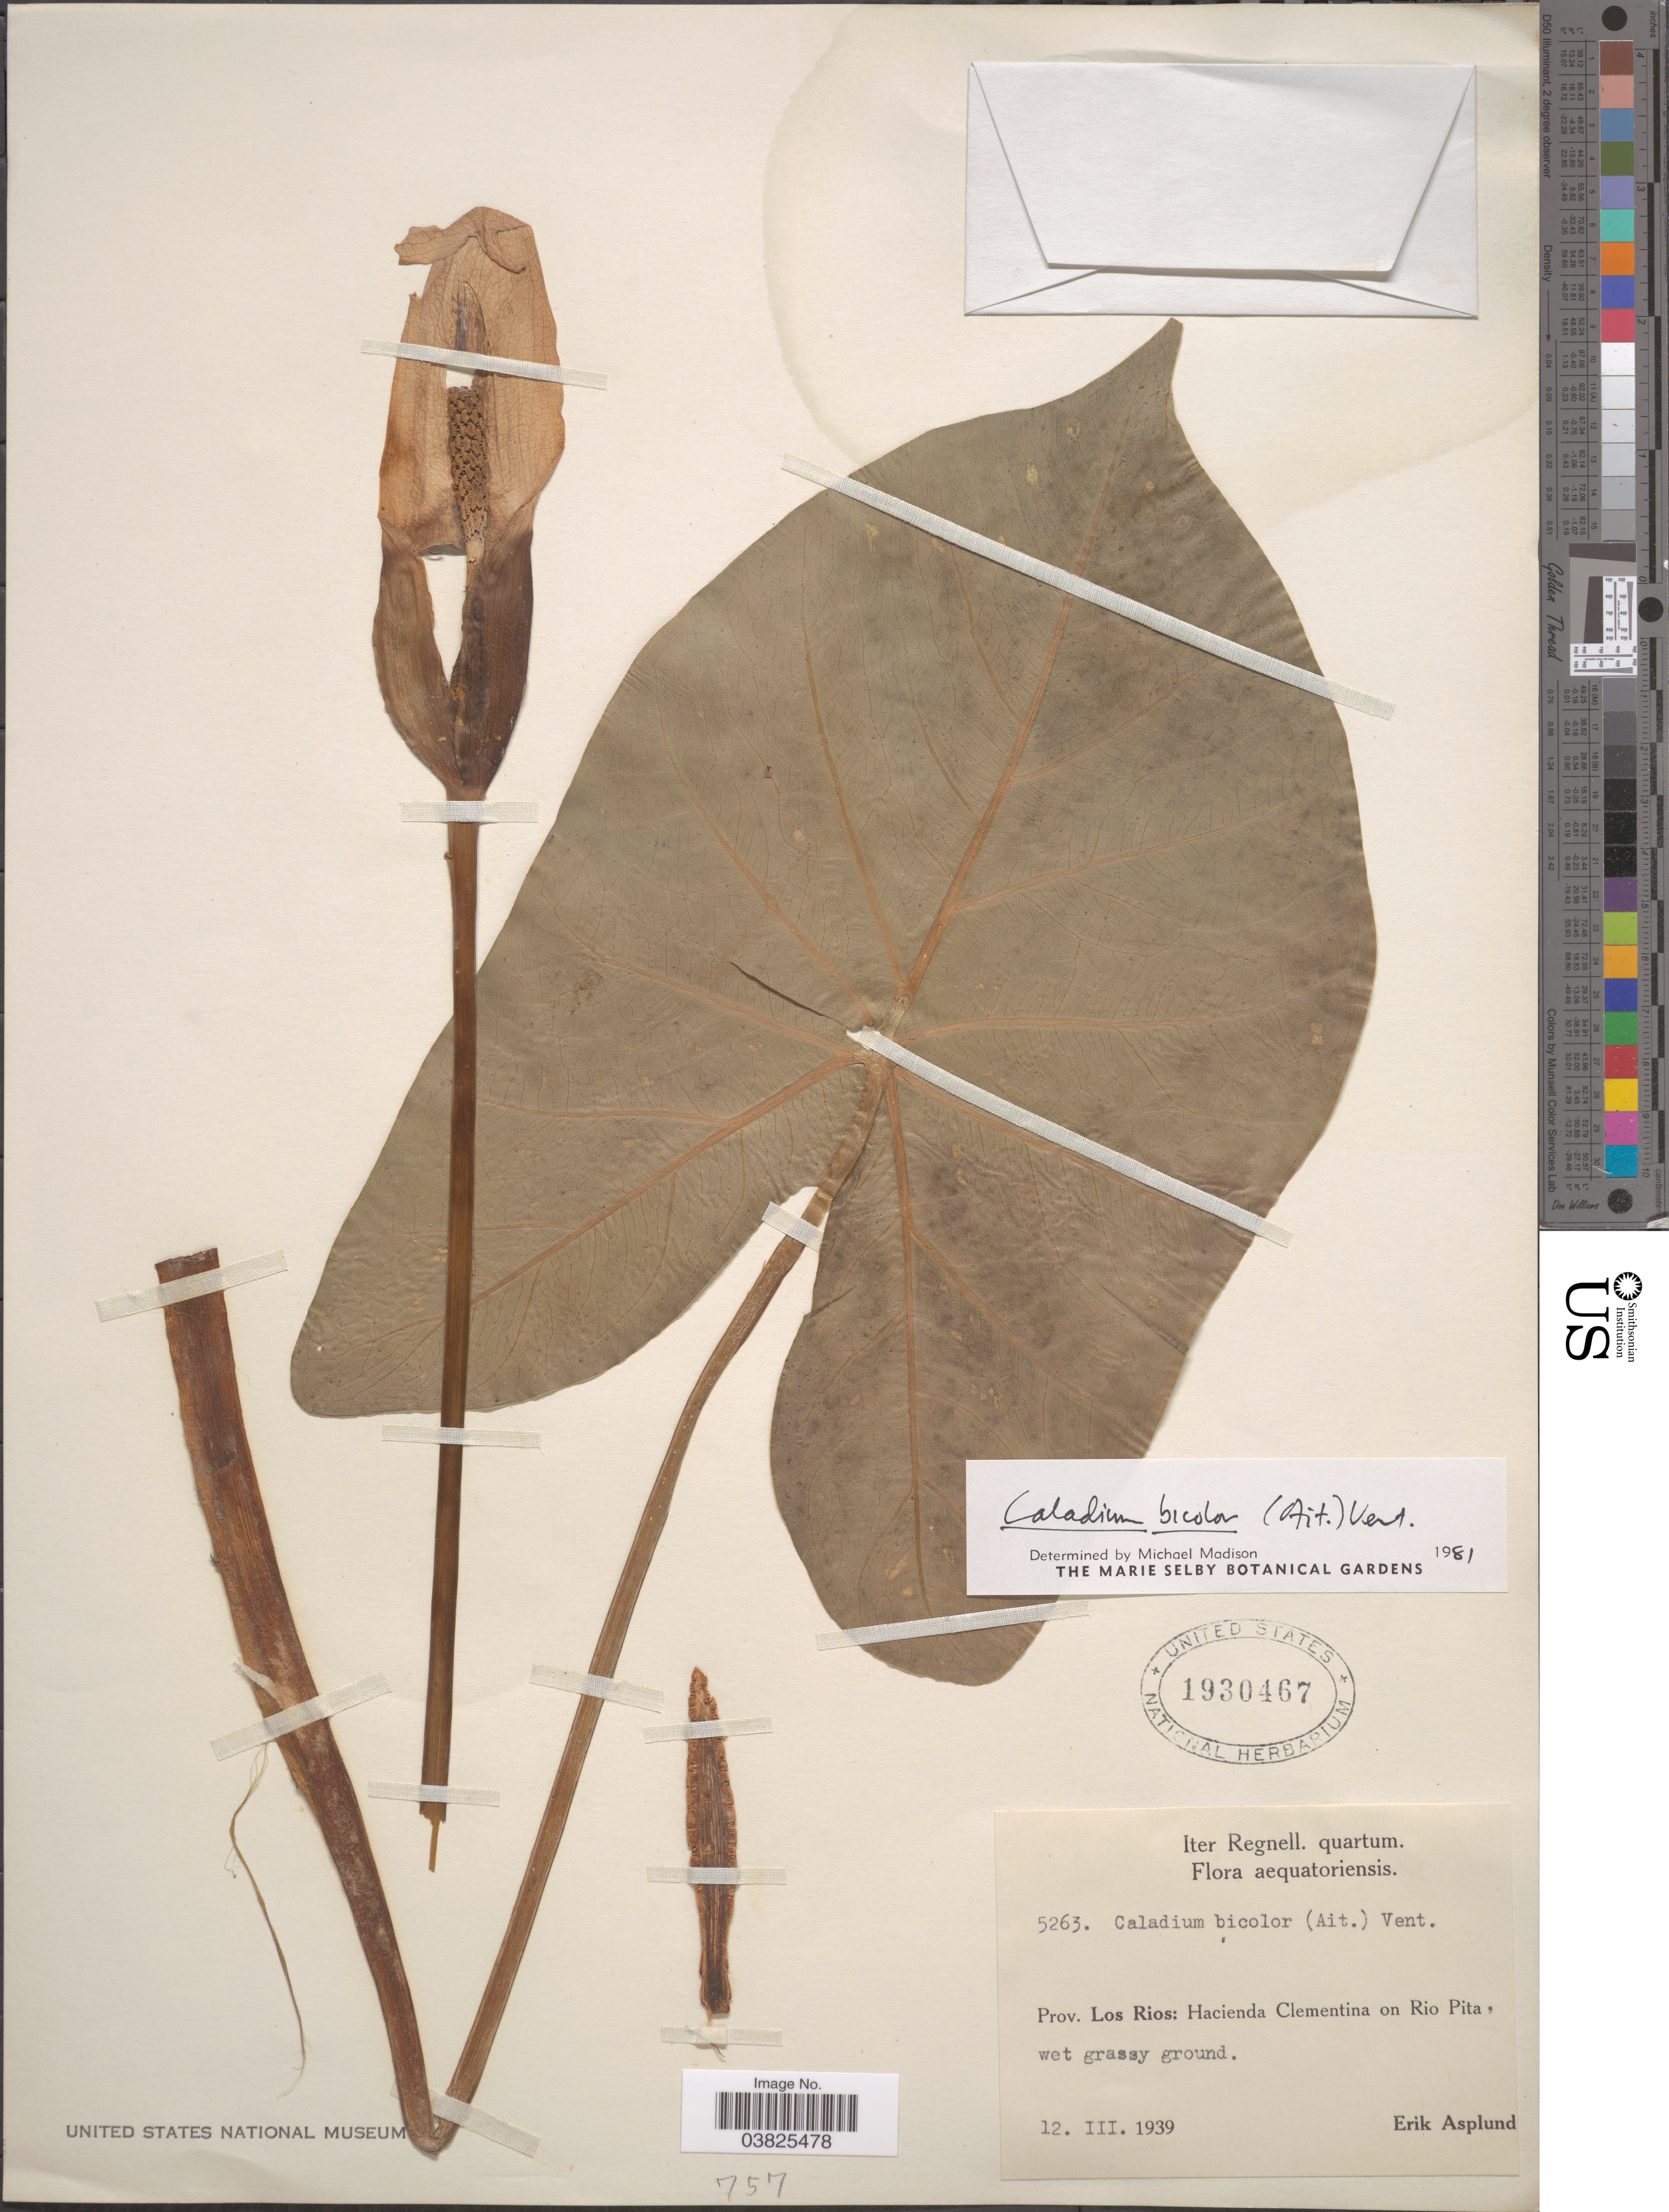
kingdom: Plantae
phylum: Tracheophyta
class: Liliopsida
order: Alismatales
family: Araceae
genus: Caladium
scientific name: Caladium bicolor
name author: (Aiton) Vent.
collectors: E. Asplund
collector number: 5263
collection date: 1939-03-12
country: Ecuador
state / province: Los Ríos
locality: Aequatoriensis. Hacienda Clementina on Rio Pita.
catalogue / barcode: US 1930467